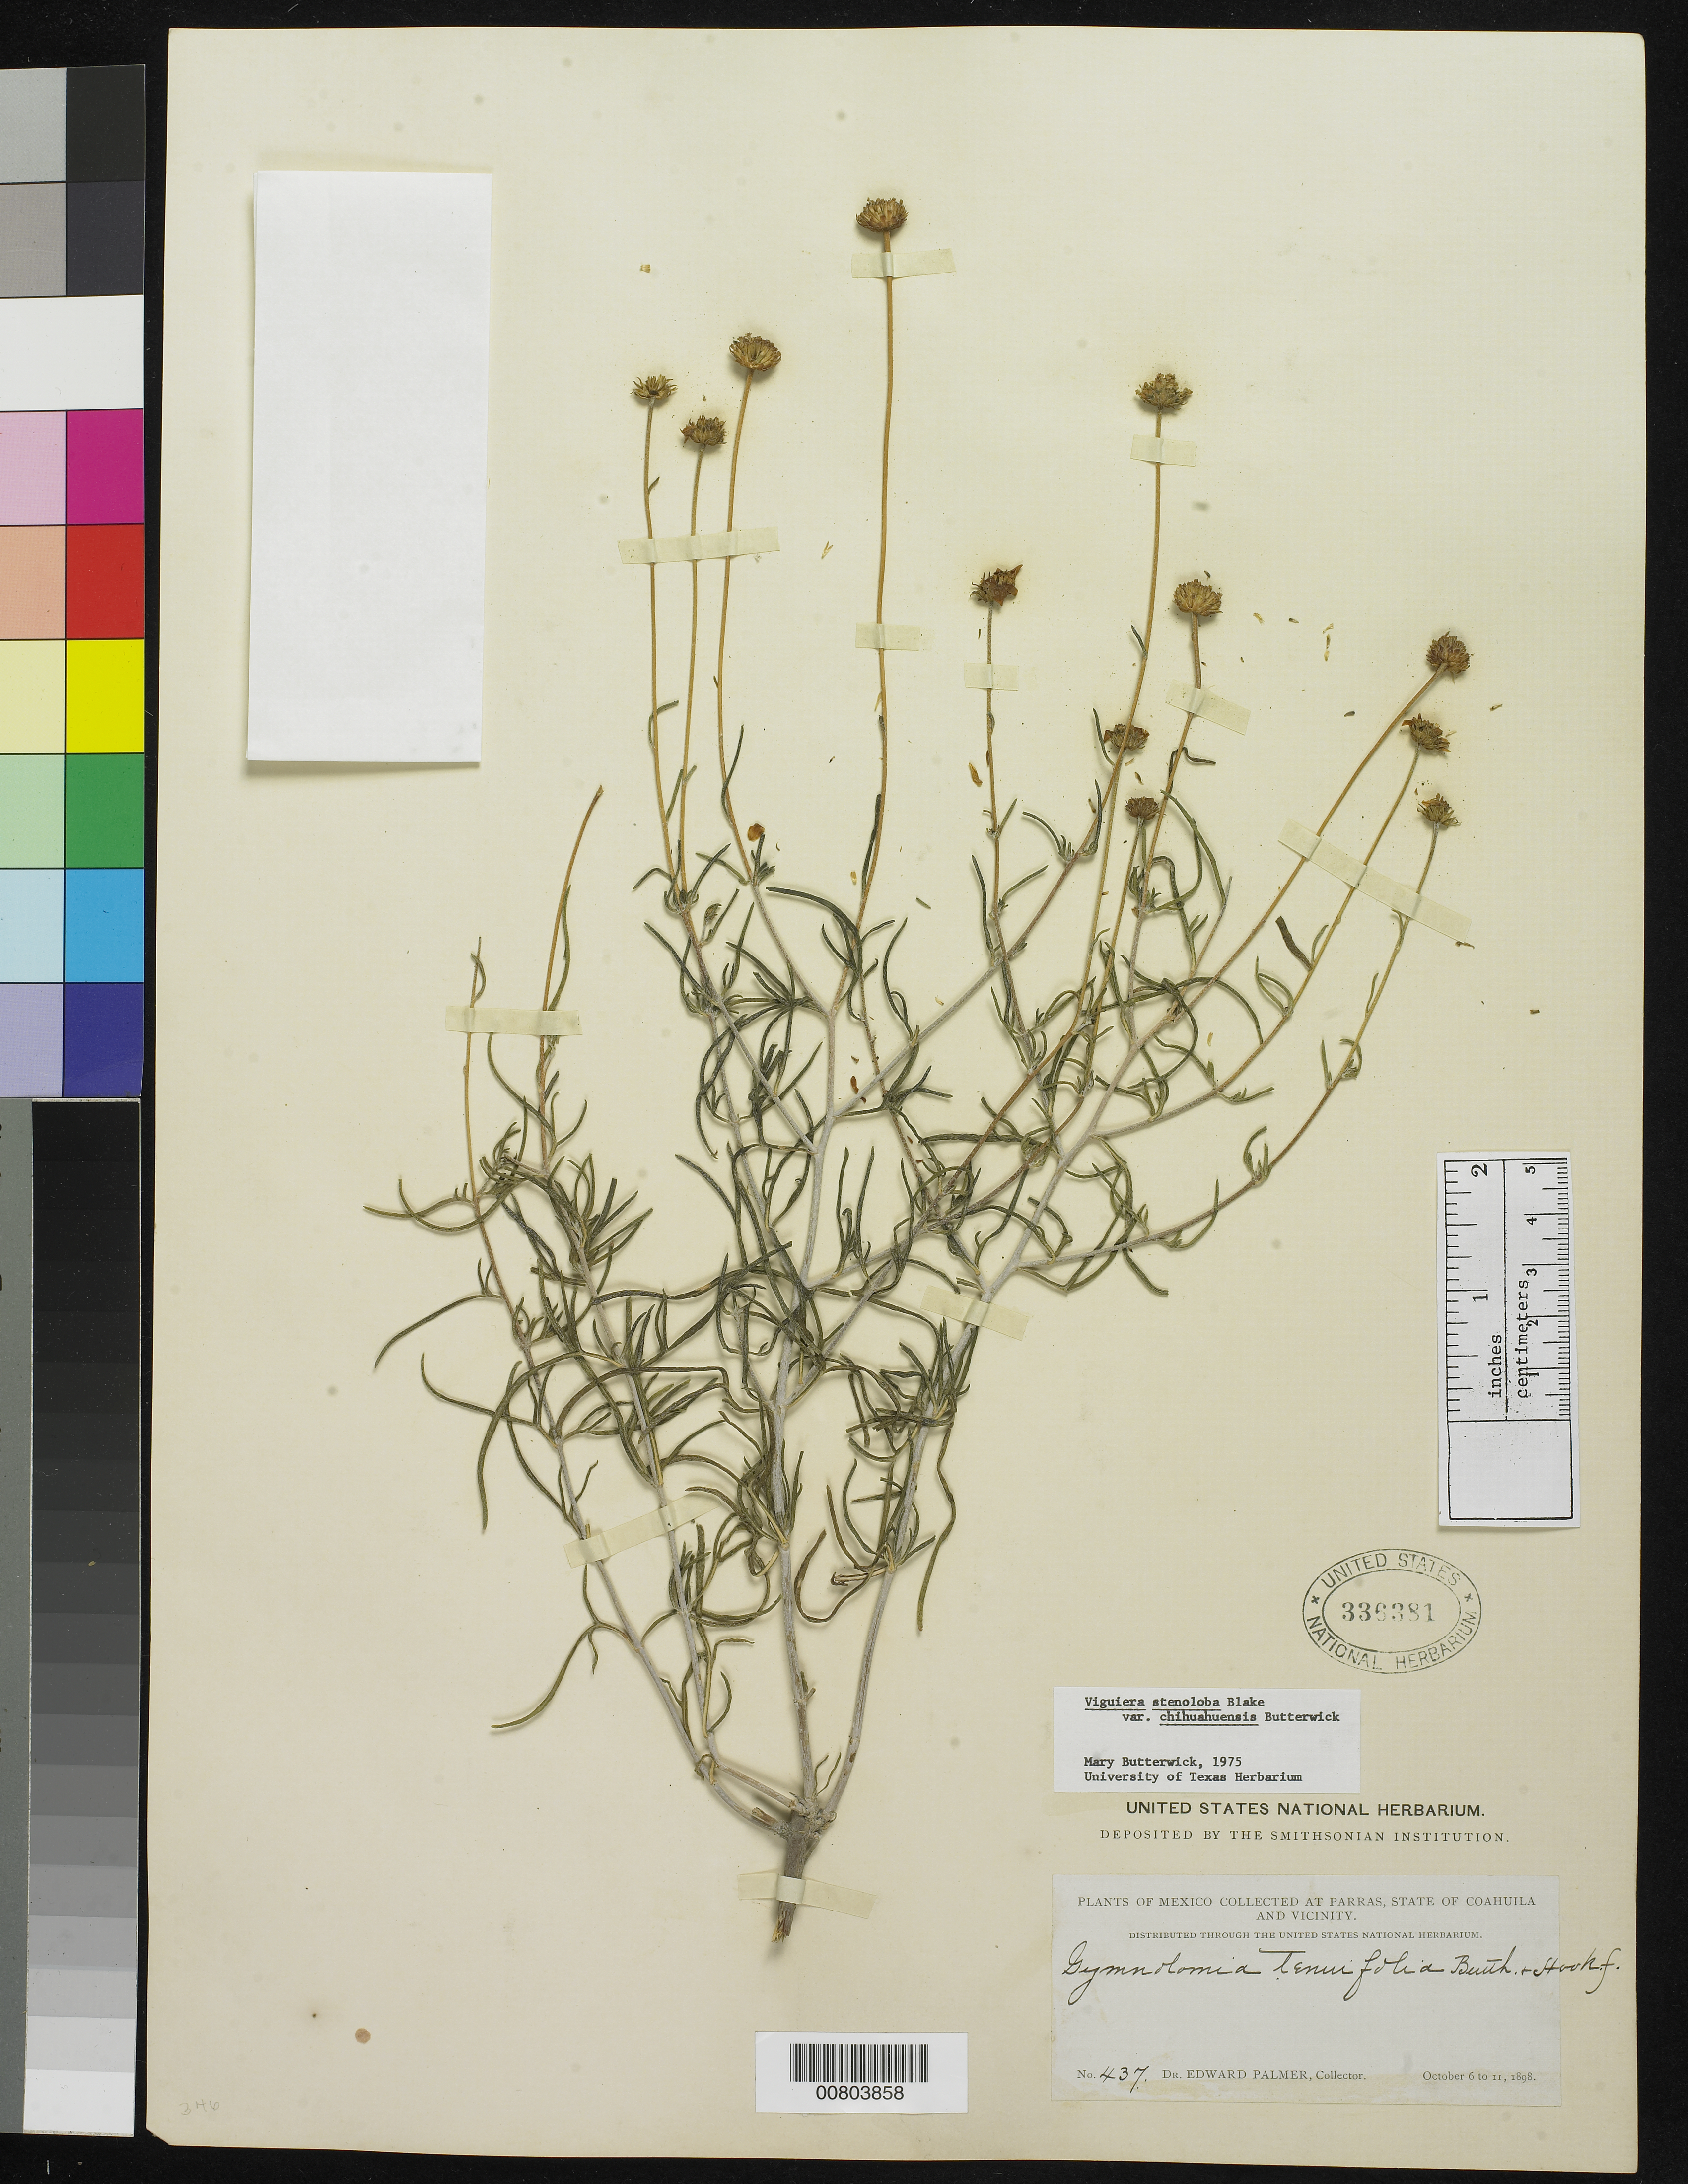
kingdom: Plantae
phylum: Tracheophyta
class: Magnoliopsida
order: Asterales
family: Asteraceae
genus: Viguiera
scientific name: Viguiera stenoloba var. chihuahuensis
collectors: E. Palmer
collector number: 437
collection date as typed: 06 Oct 1898 to 11 Oct 1898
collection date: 1898-10-06/1898-10-11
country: Mexico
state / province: Coahuila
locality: Parras, Coahuila and vicinity.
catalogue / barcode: US 304334